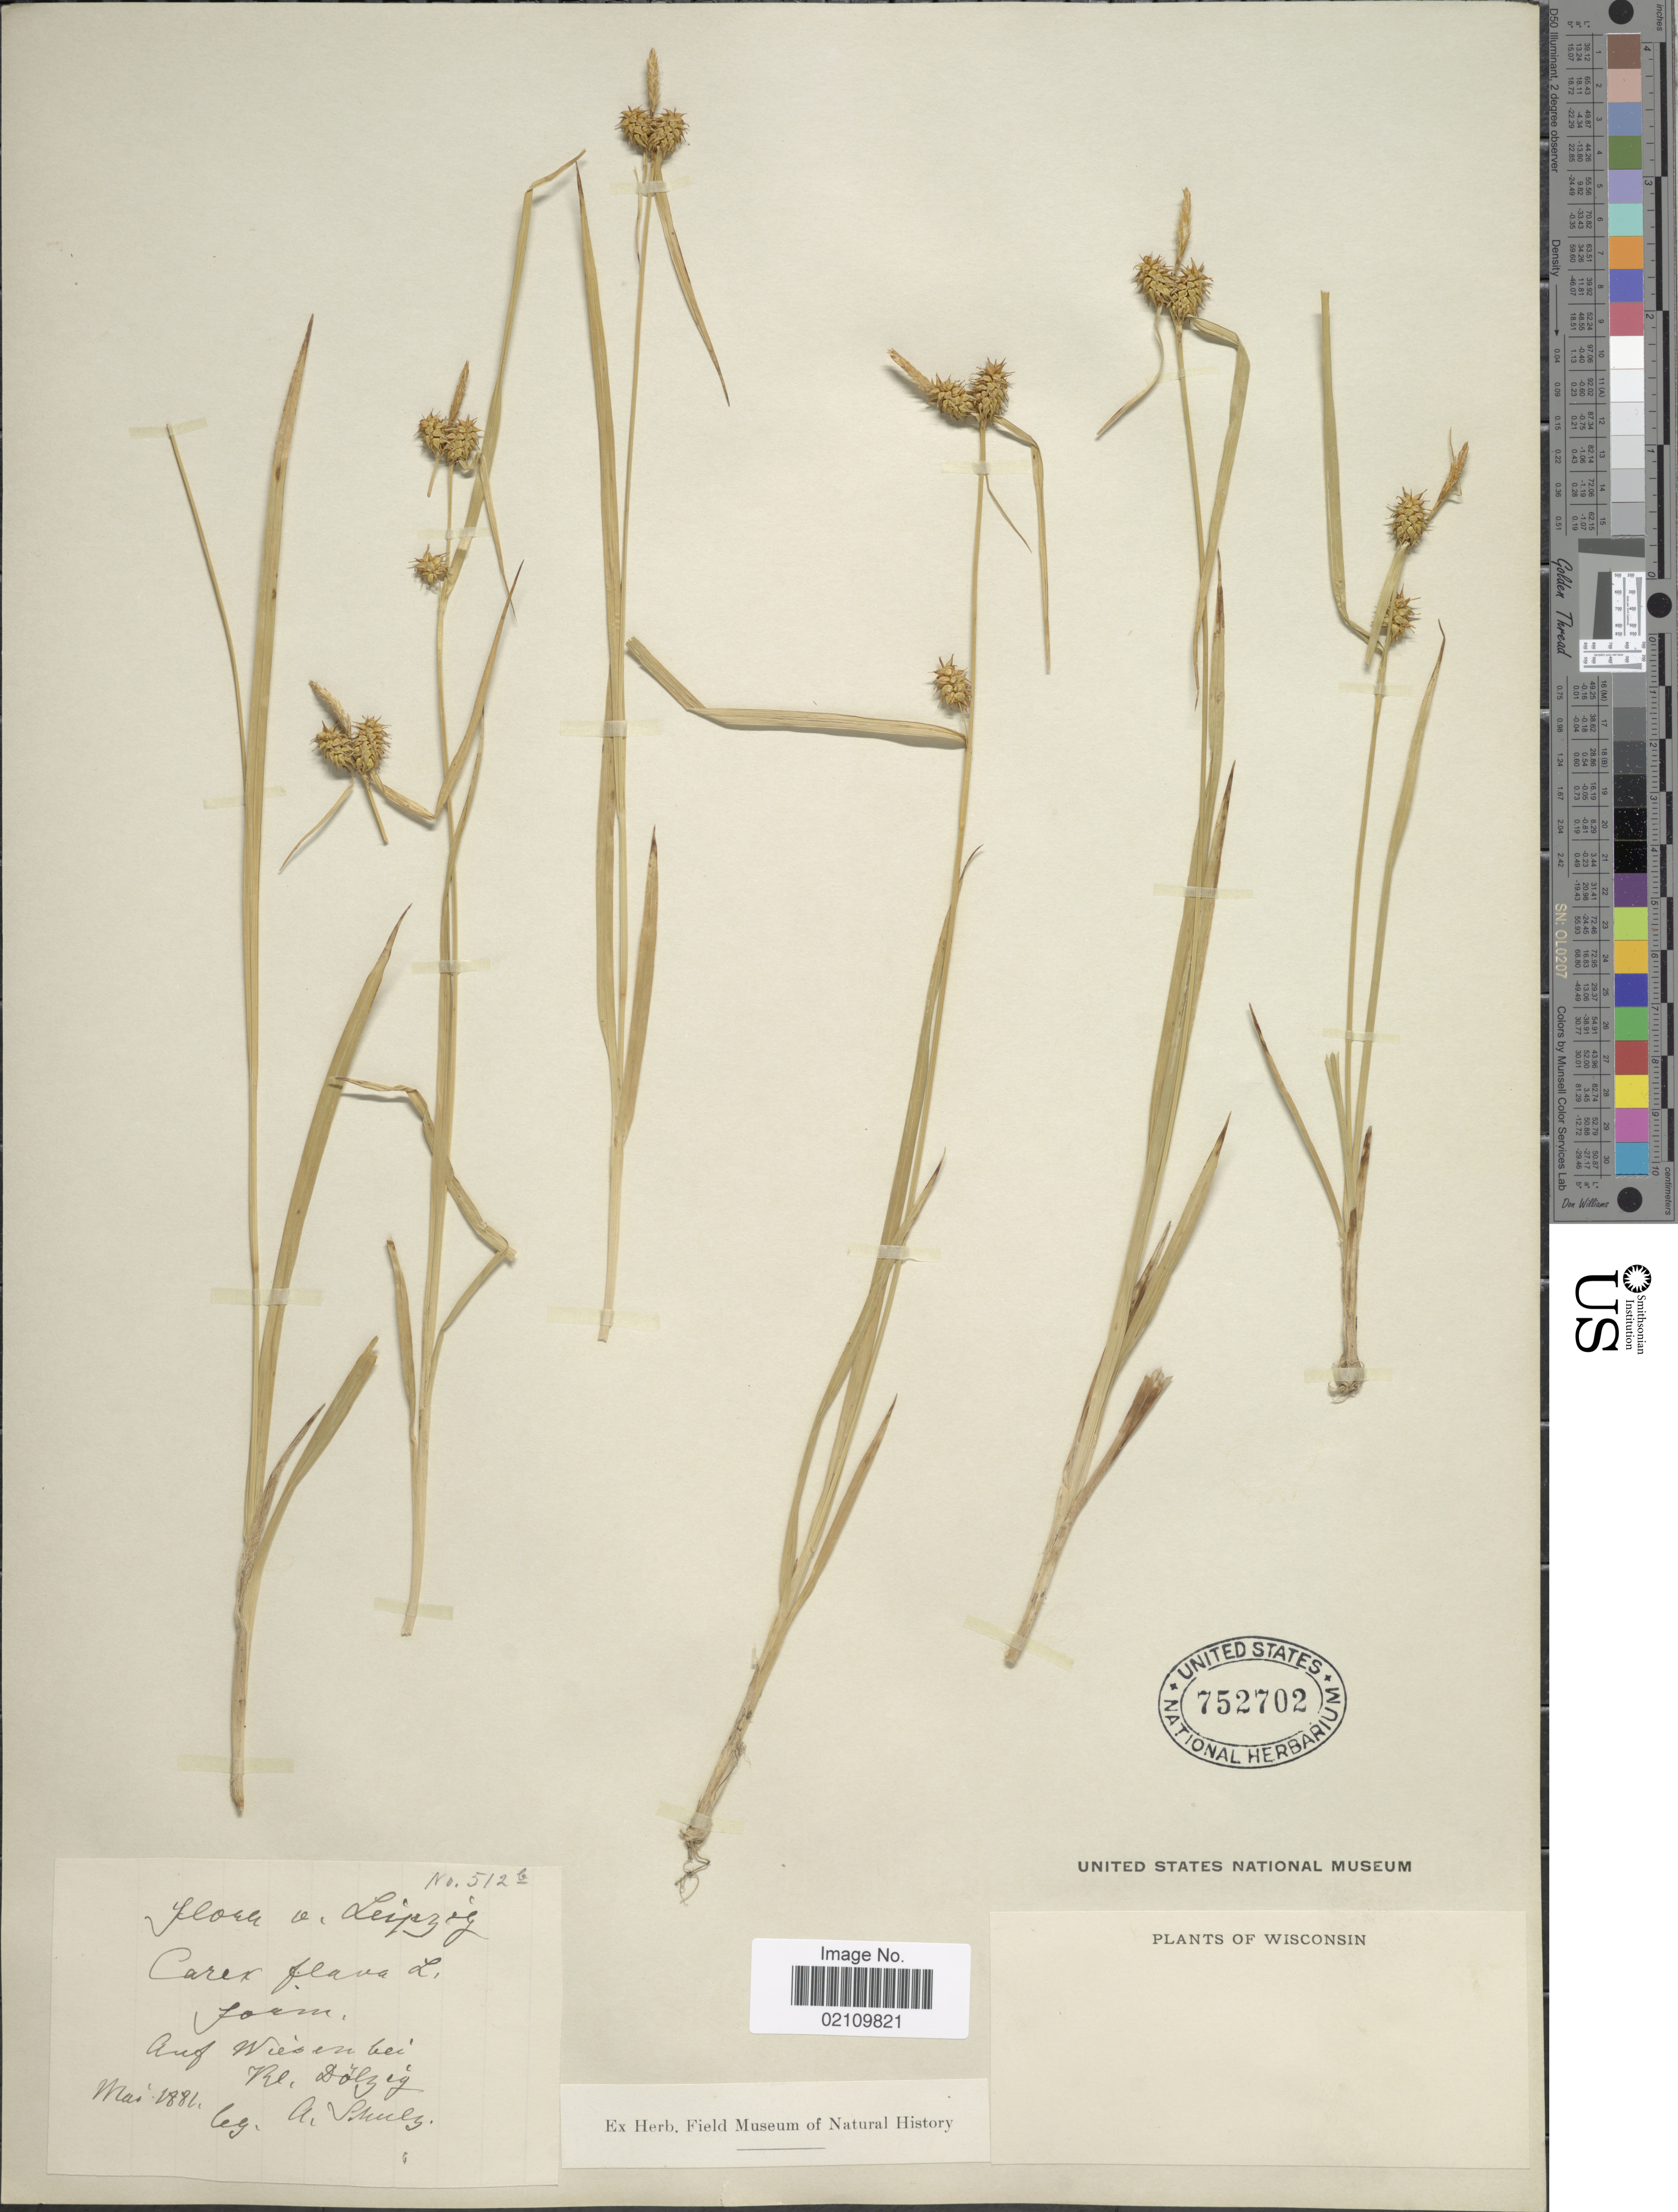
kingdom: Plantae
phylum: Tracheophyta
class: Liliopsida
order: Poales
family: Cyperaceae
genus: Carex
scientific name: Carex flava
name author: L.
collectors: A. Schulz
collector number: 512b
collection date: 1881-05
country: Germany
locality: Leipzig. Auf Wiesen bei Re. Dolzig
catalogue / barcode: US 752702